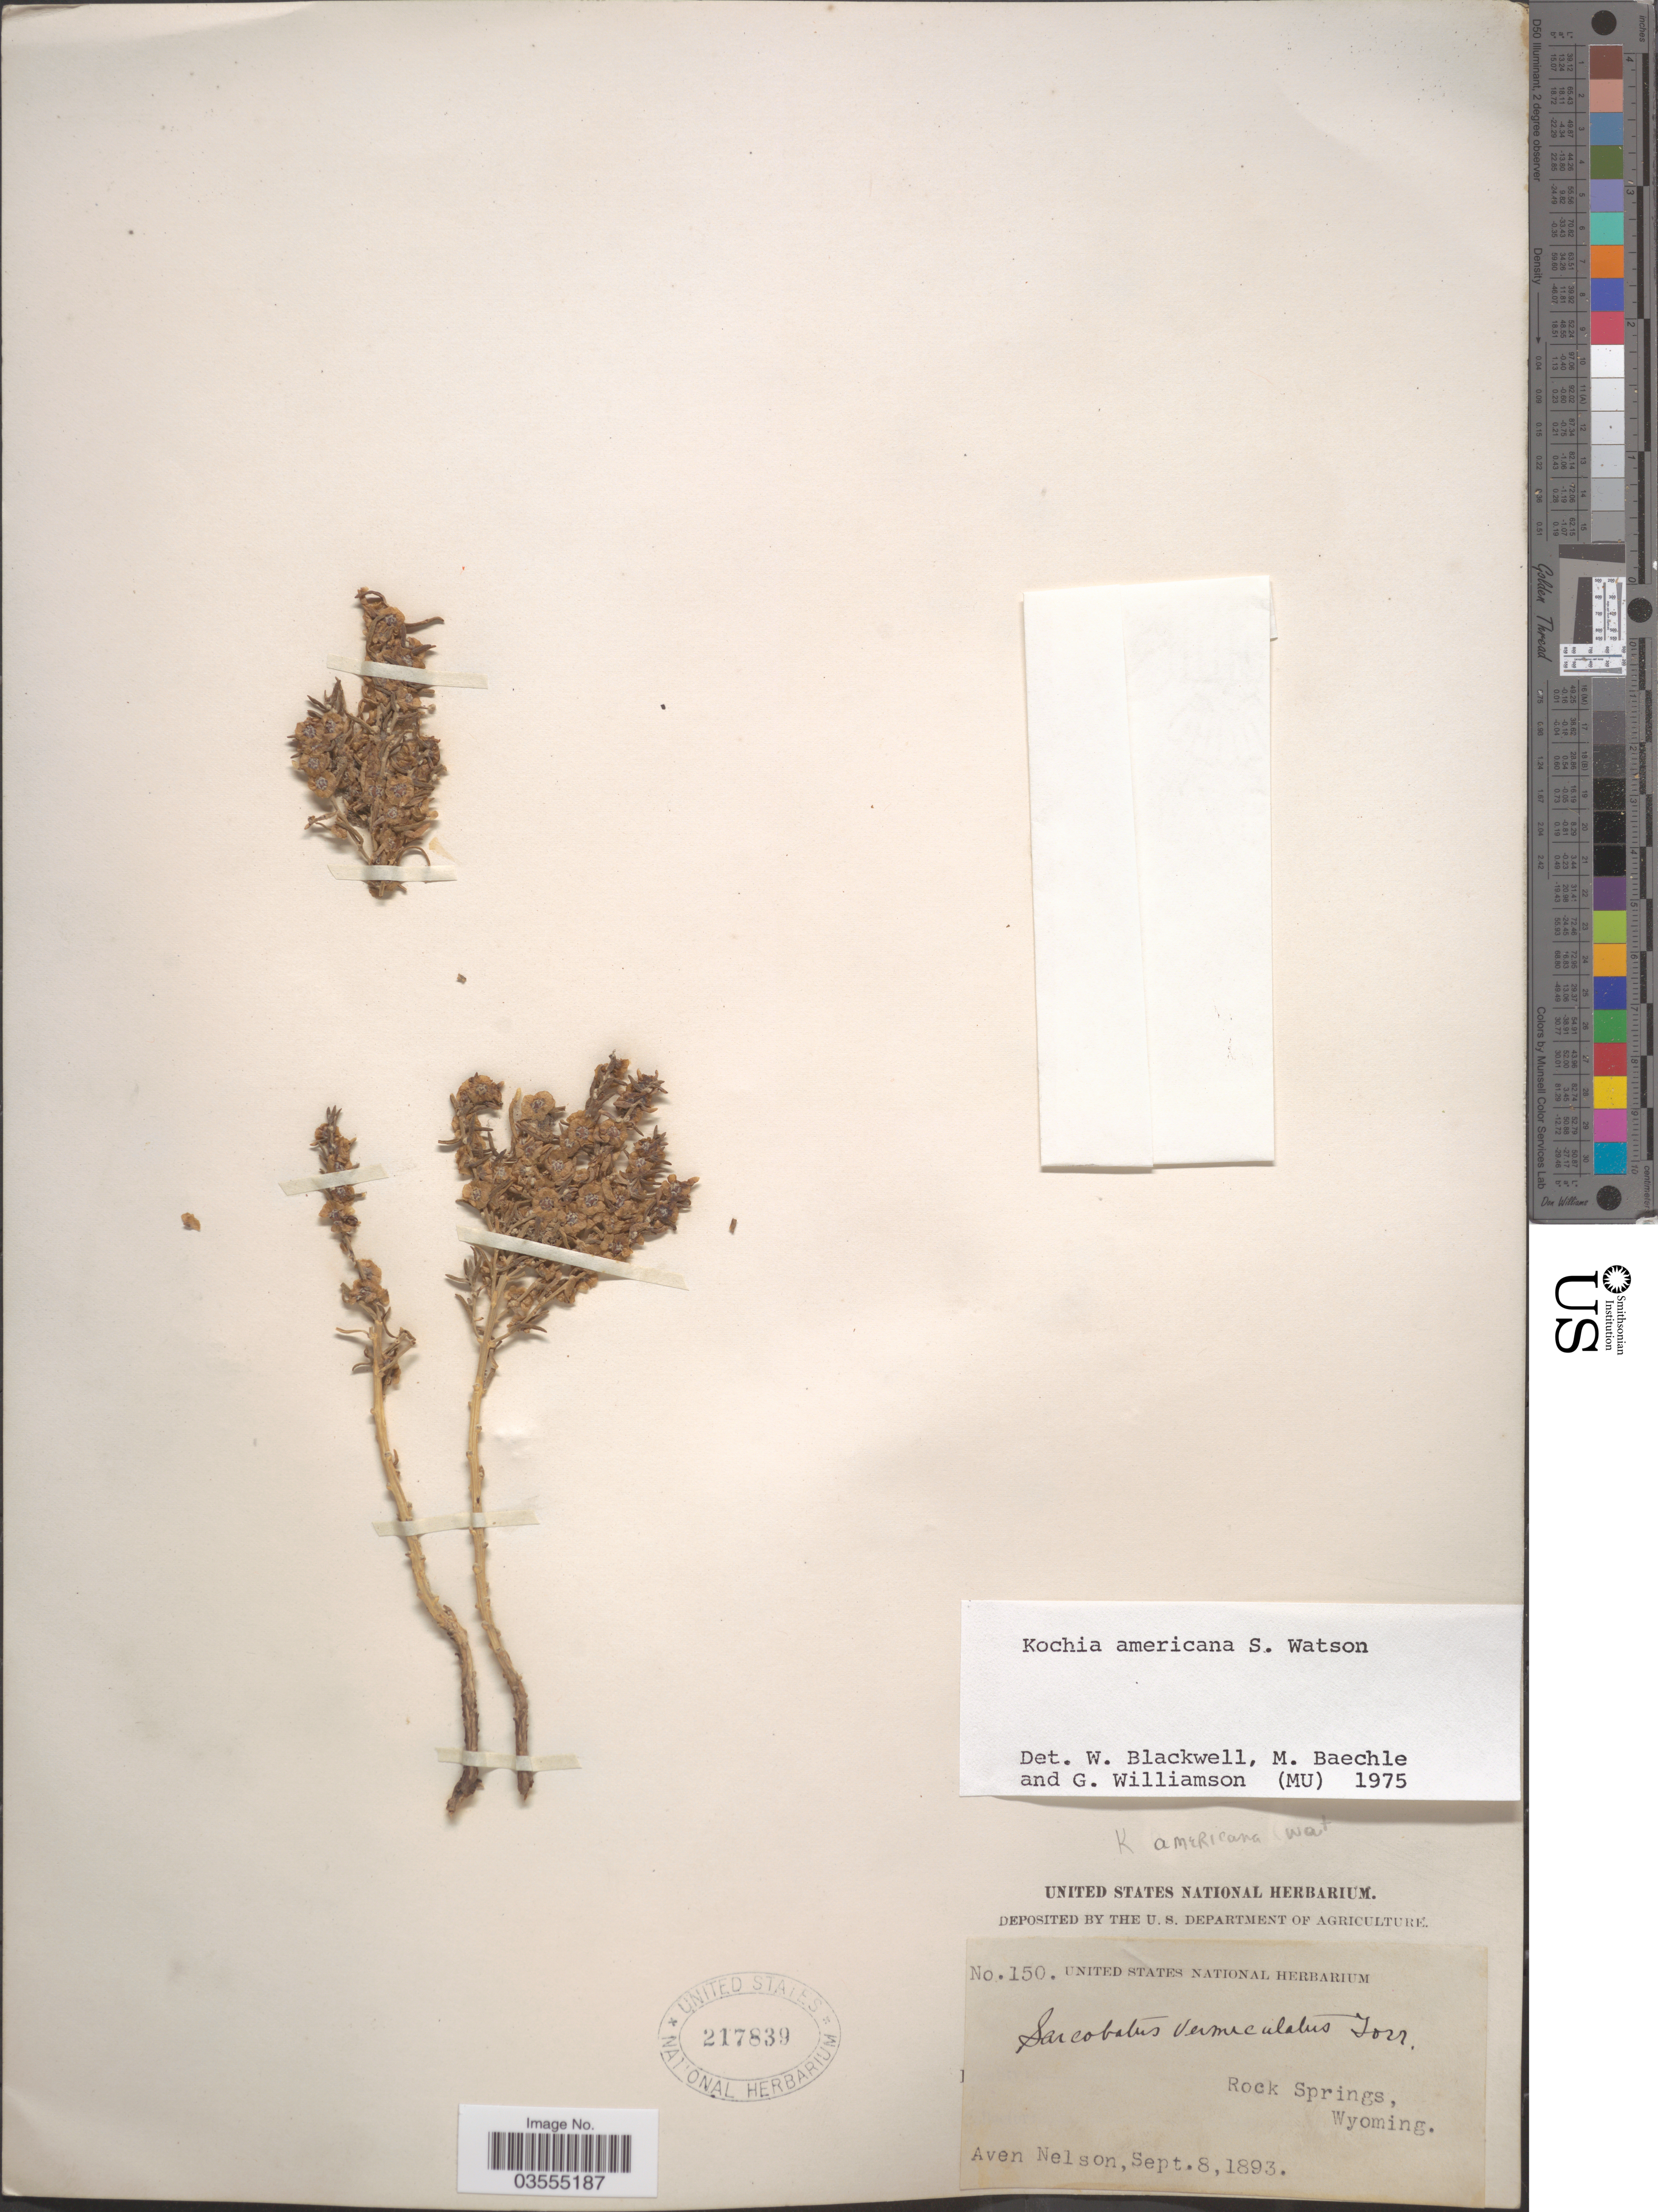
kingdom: Plantae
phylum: Tracheophyta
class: Magnoliopsida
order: Caryophyllales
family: Amaranthaceae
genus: Neokochia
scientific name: Neokochia americana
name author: (S. Watson) G.L. Chu & S.C. Sand.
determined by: U.S. National Herbarium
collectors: A. Nelson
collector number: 150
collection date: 1893-09-08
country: United States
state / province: Wyoming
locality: Rock Springs.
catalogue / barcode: US 217839